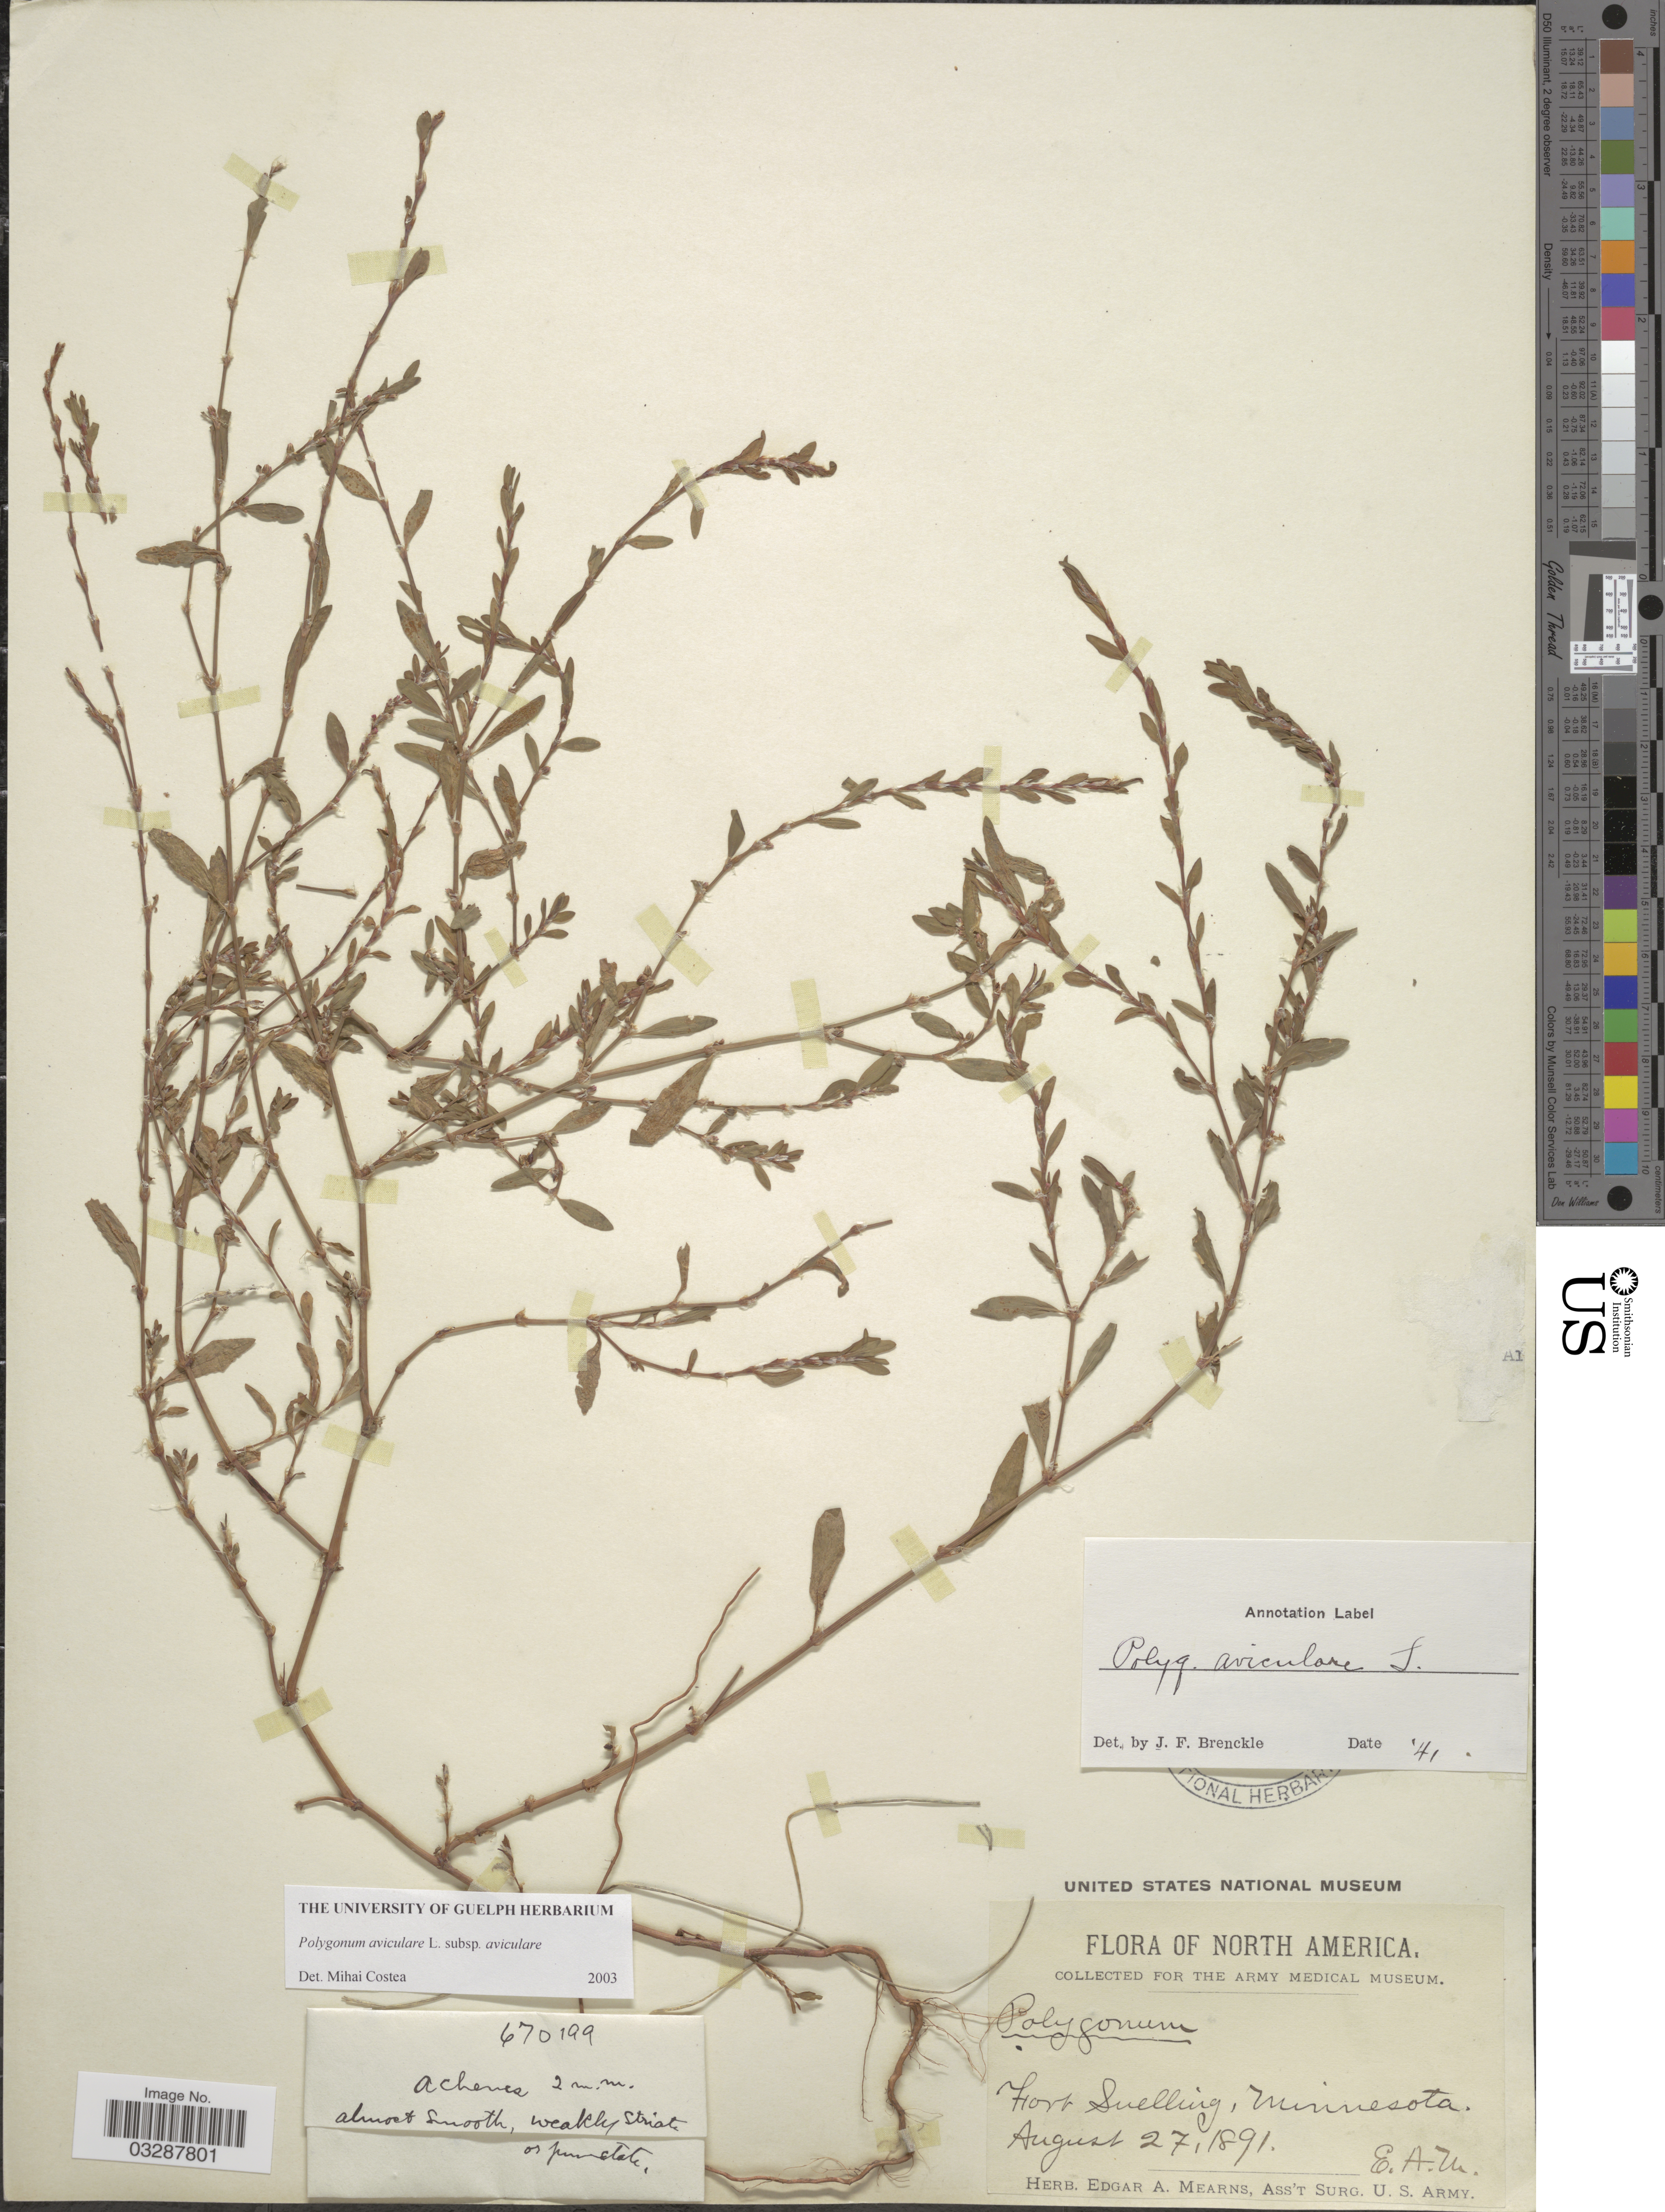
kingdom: Plantae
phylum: Tracheophyta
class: Magnoliopsida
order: Caryophyllales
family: Polygonaceae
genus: Polygonum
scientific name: Polygonum aviculare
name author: L.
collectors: E. A. Mearns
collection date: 1891-08-27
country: United States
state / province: Minnesota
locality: Fort Snelling.